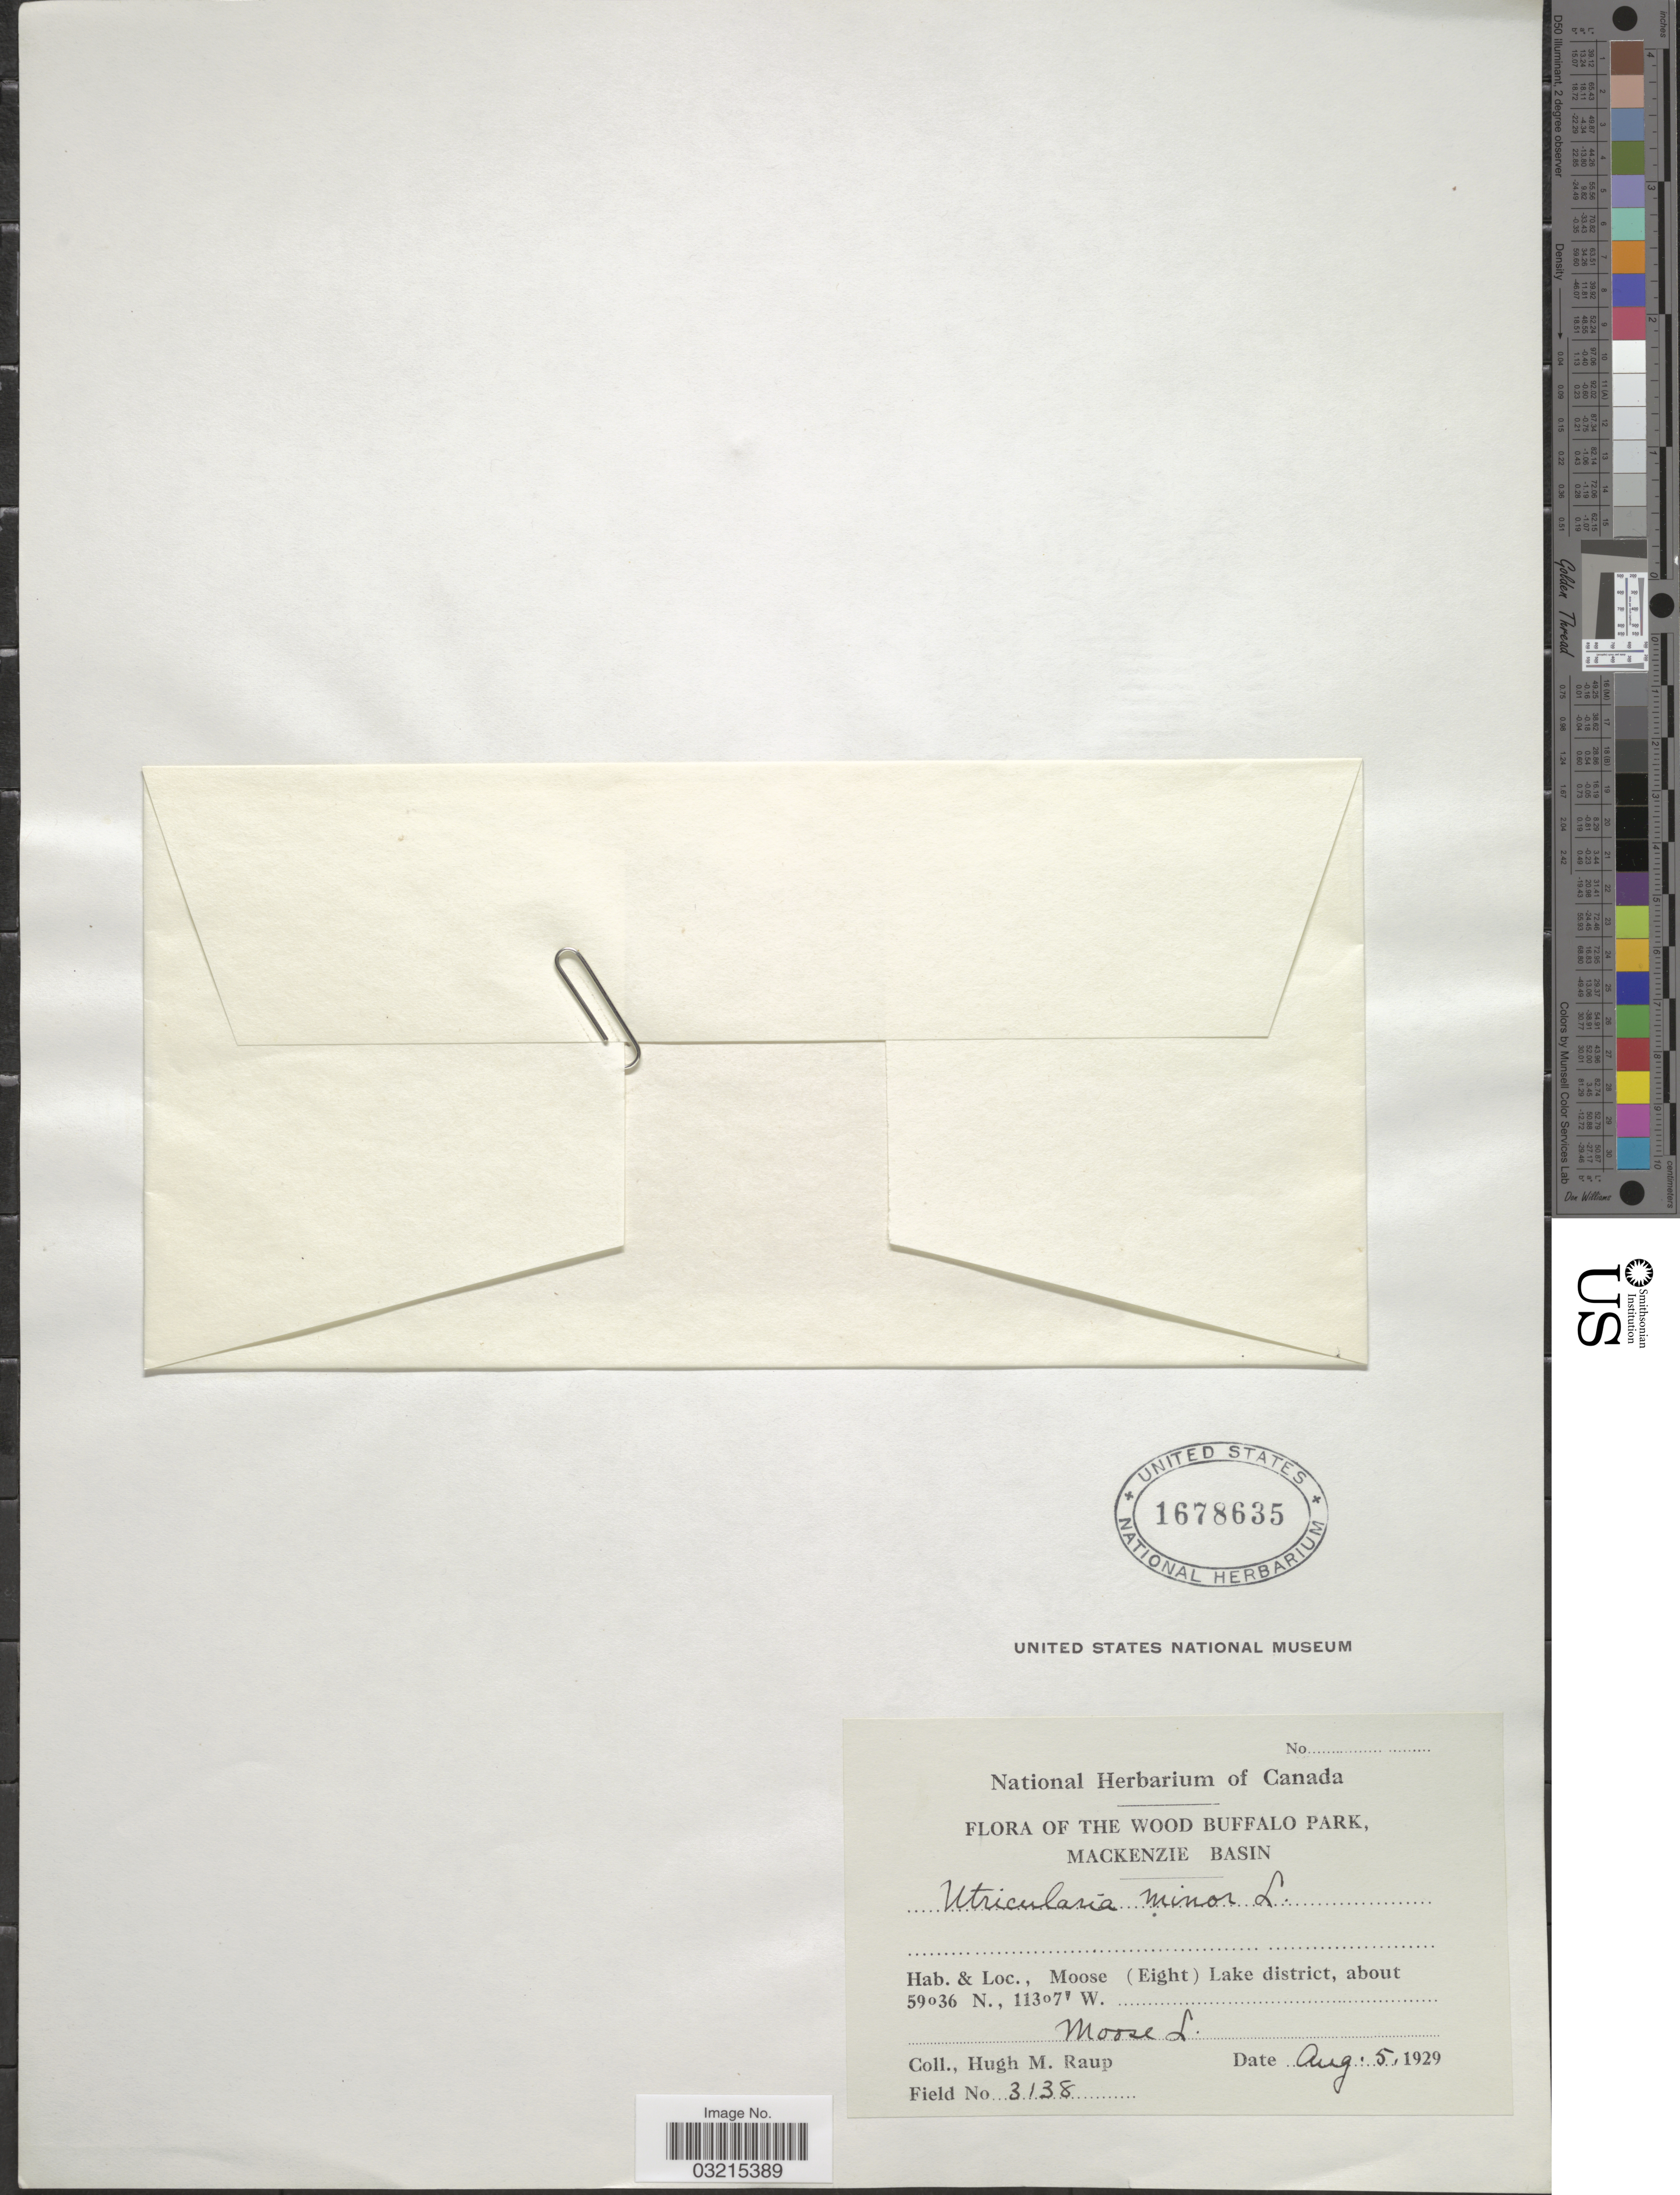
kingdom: Plantae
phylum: Tracheophyta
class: Magnoliopsida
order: Lamiales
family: Lentibulariaceae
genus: Utricularia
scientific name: Utricularia minor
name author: L.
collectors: H. Raup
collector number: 3138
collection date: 1929-08-05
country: Canada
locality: The Wood Buffalo Park, Mackenzie Basin. Moose (Eight) Lake district.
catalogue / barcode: US 1678635